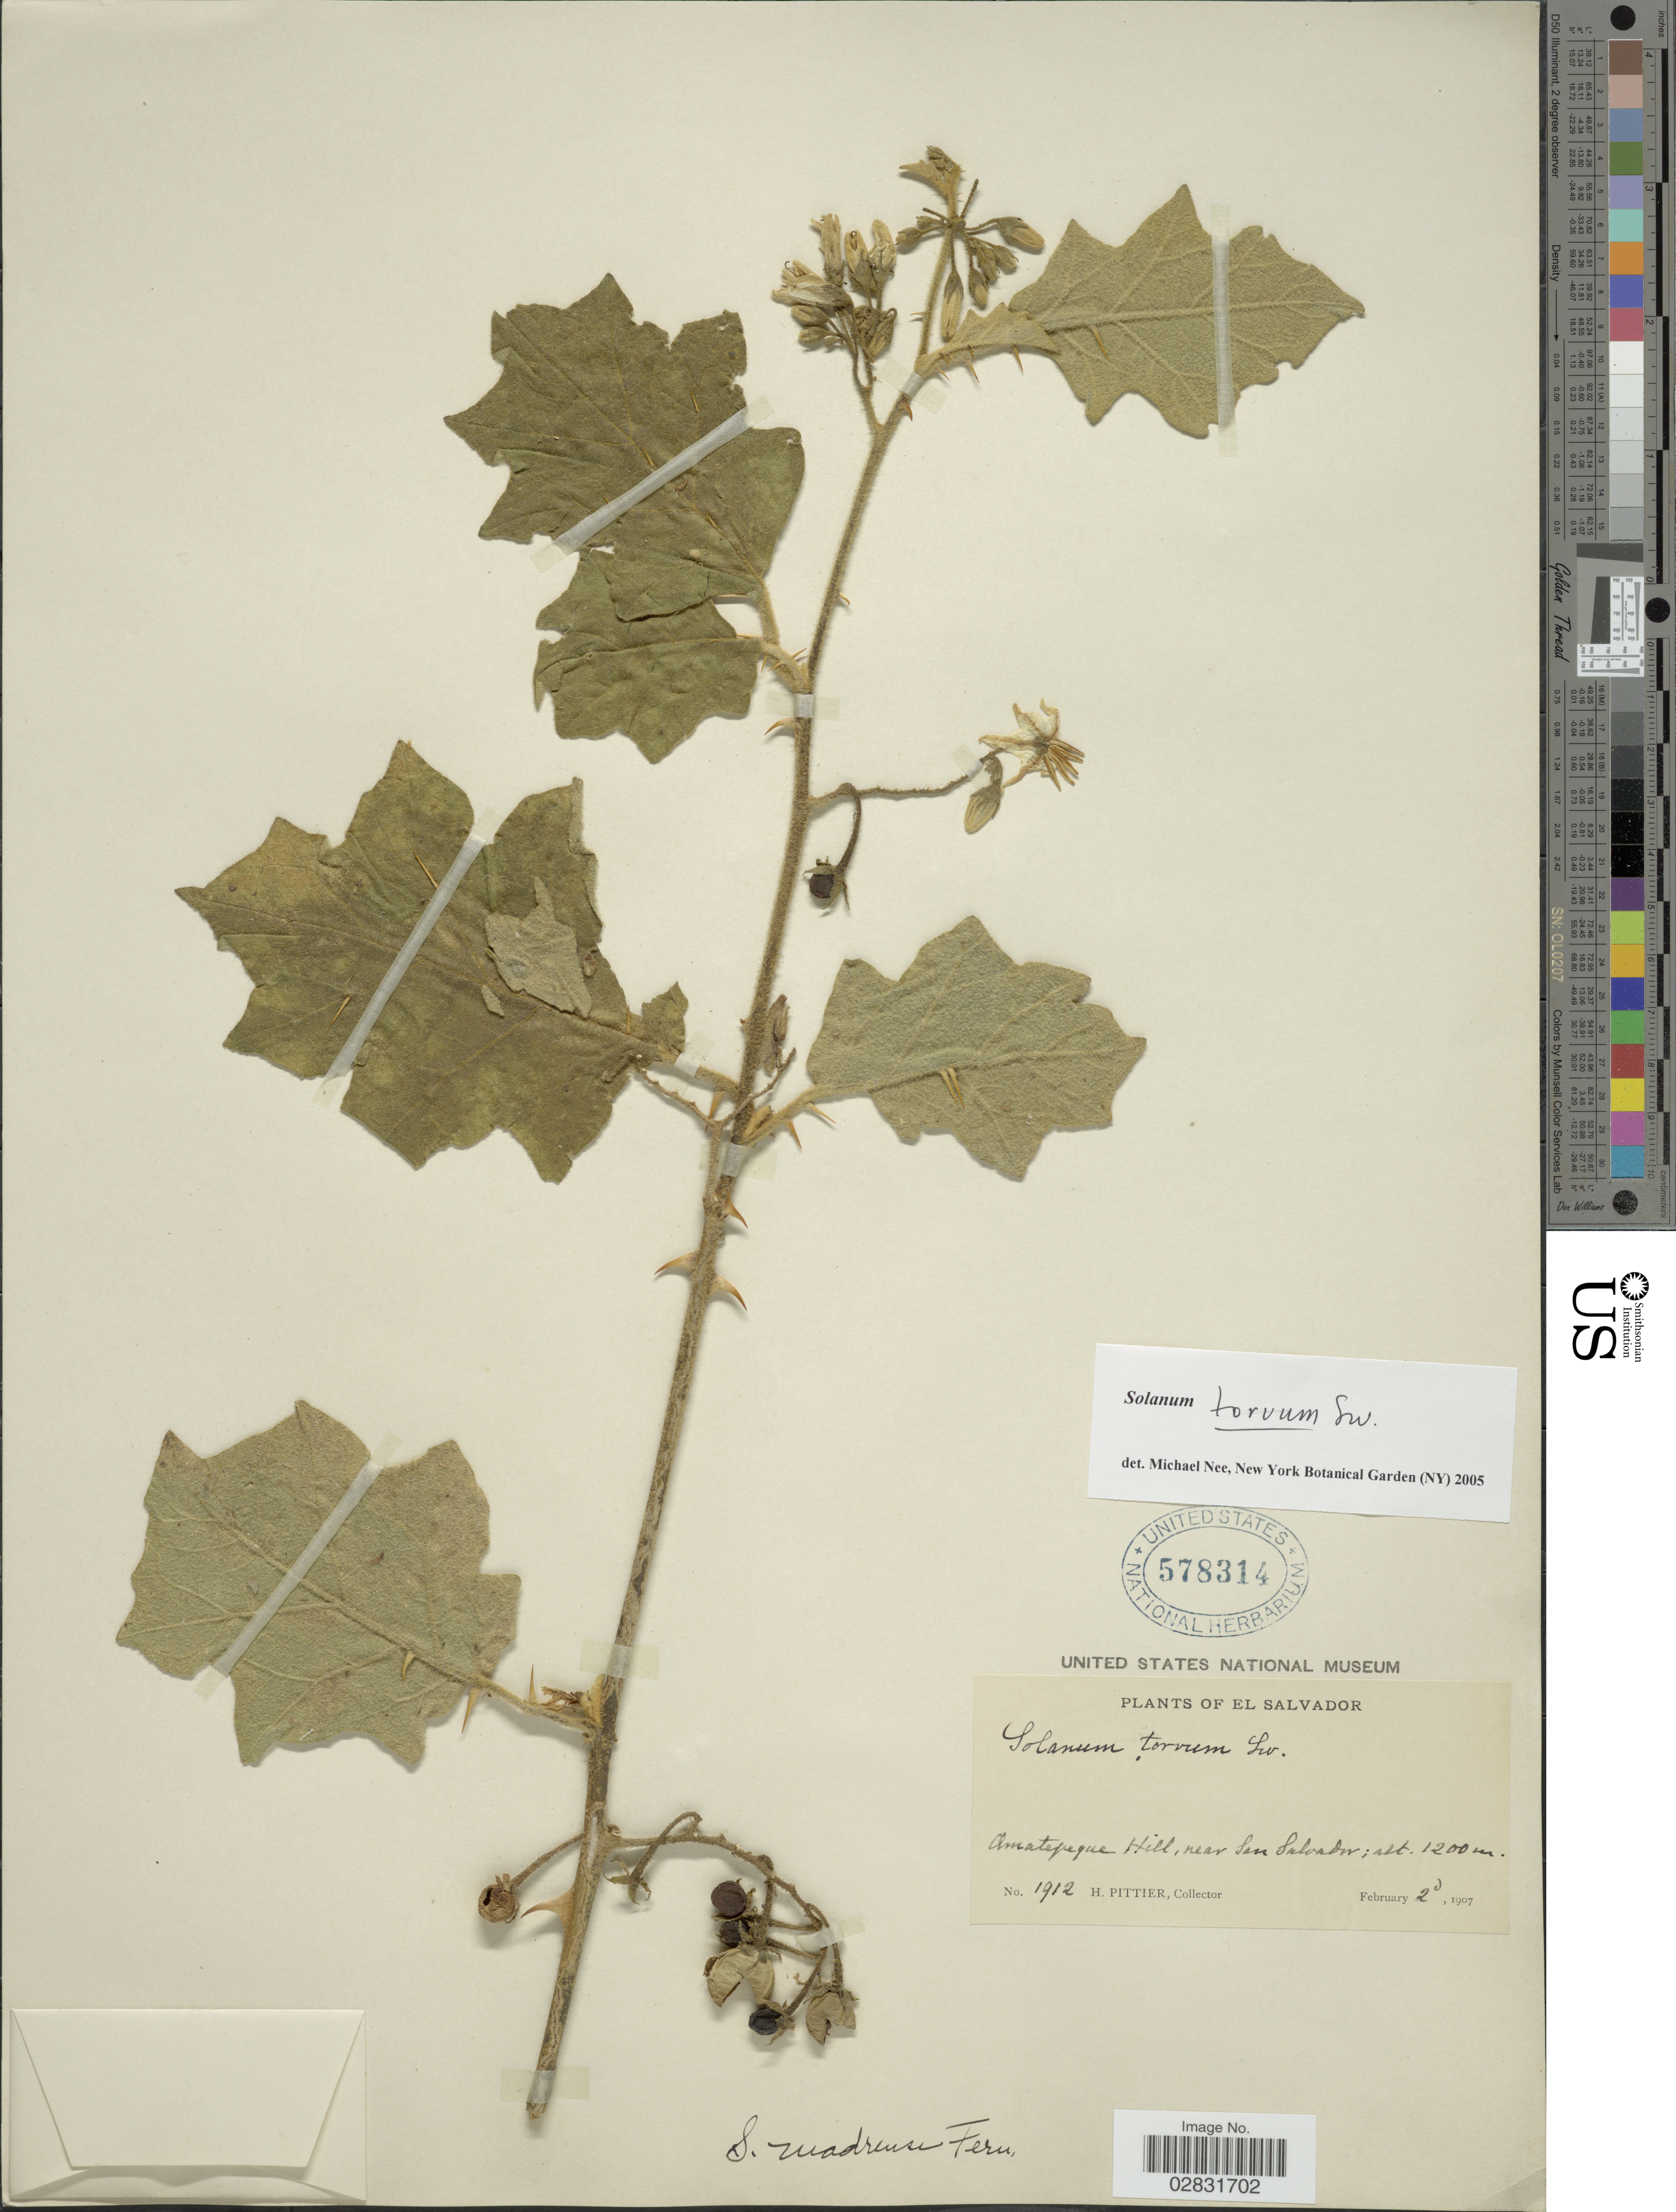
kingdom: Plantae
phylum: Tracheophyta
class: Magnoliopsida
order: Solanales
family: Solanaceae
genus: Solanum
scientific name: Solanum torvum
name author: Sw.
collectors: H. F. Pittier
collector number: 1912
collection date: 1907-02-02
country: El Salvador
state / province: San Salvador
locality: Amatepeque Hill, near San Salvador.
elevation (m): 1200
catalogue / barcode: US 578314